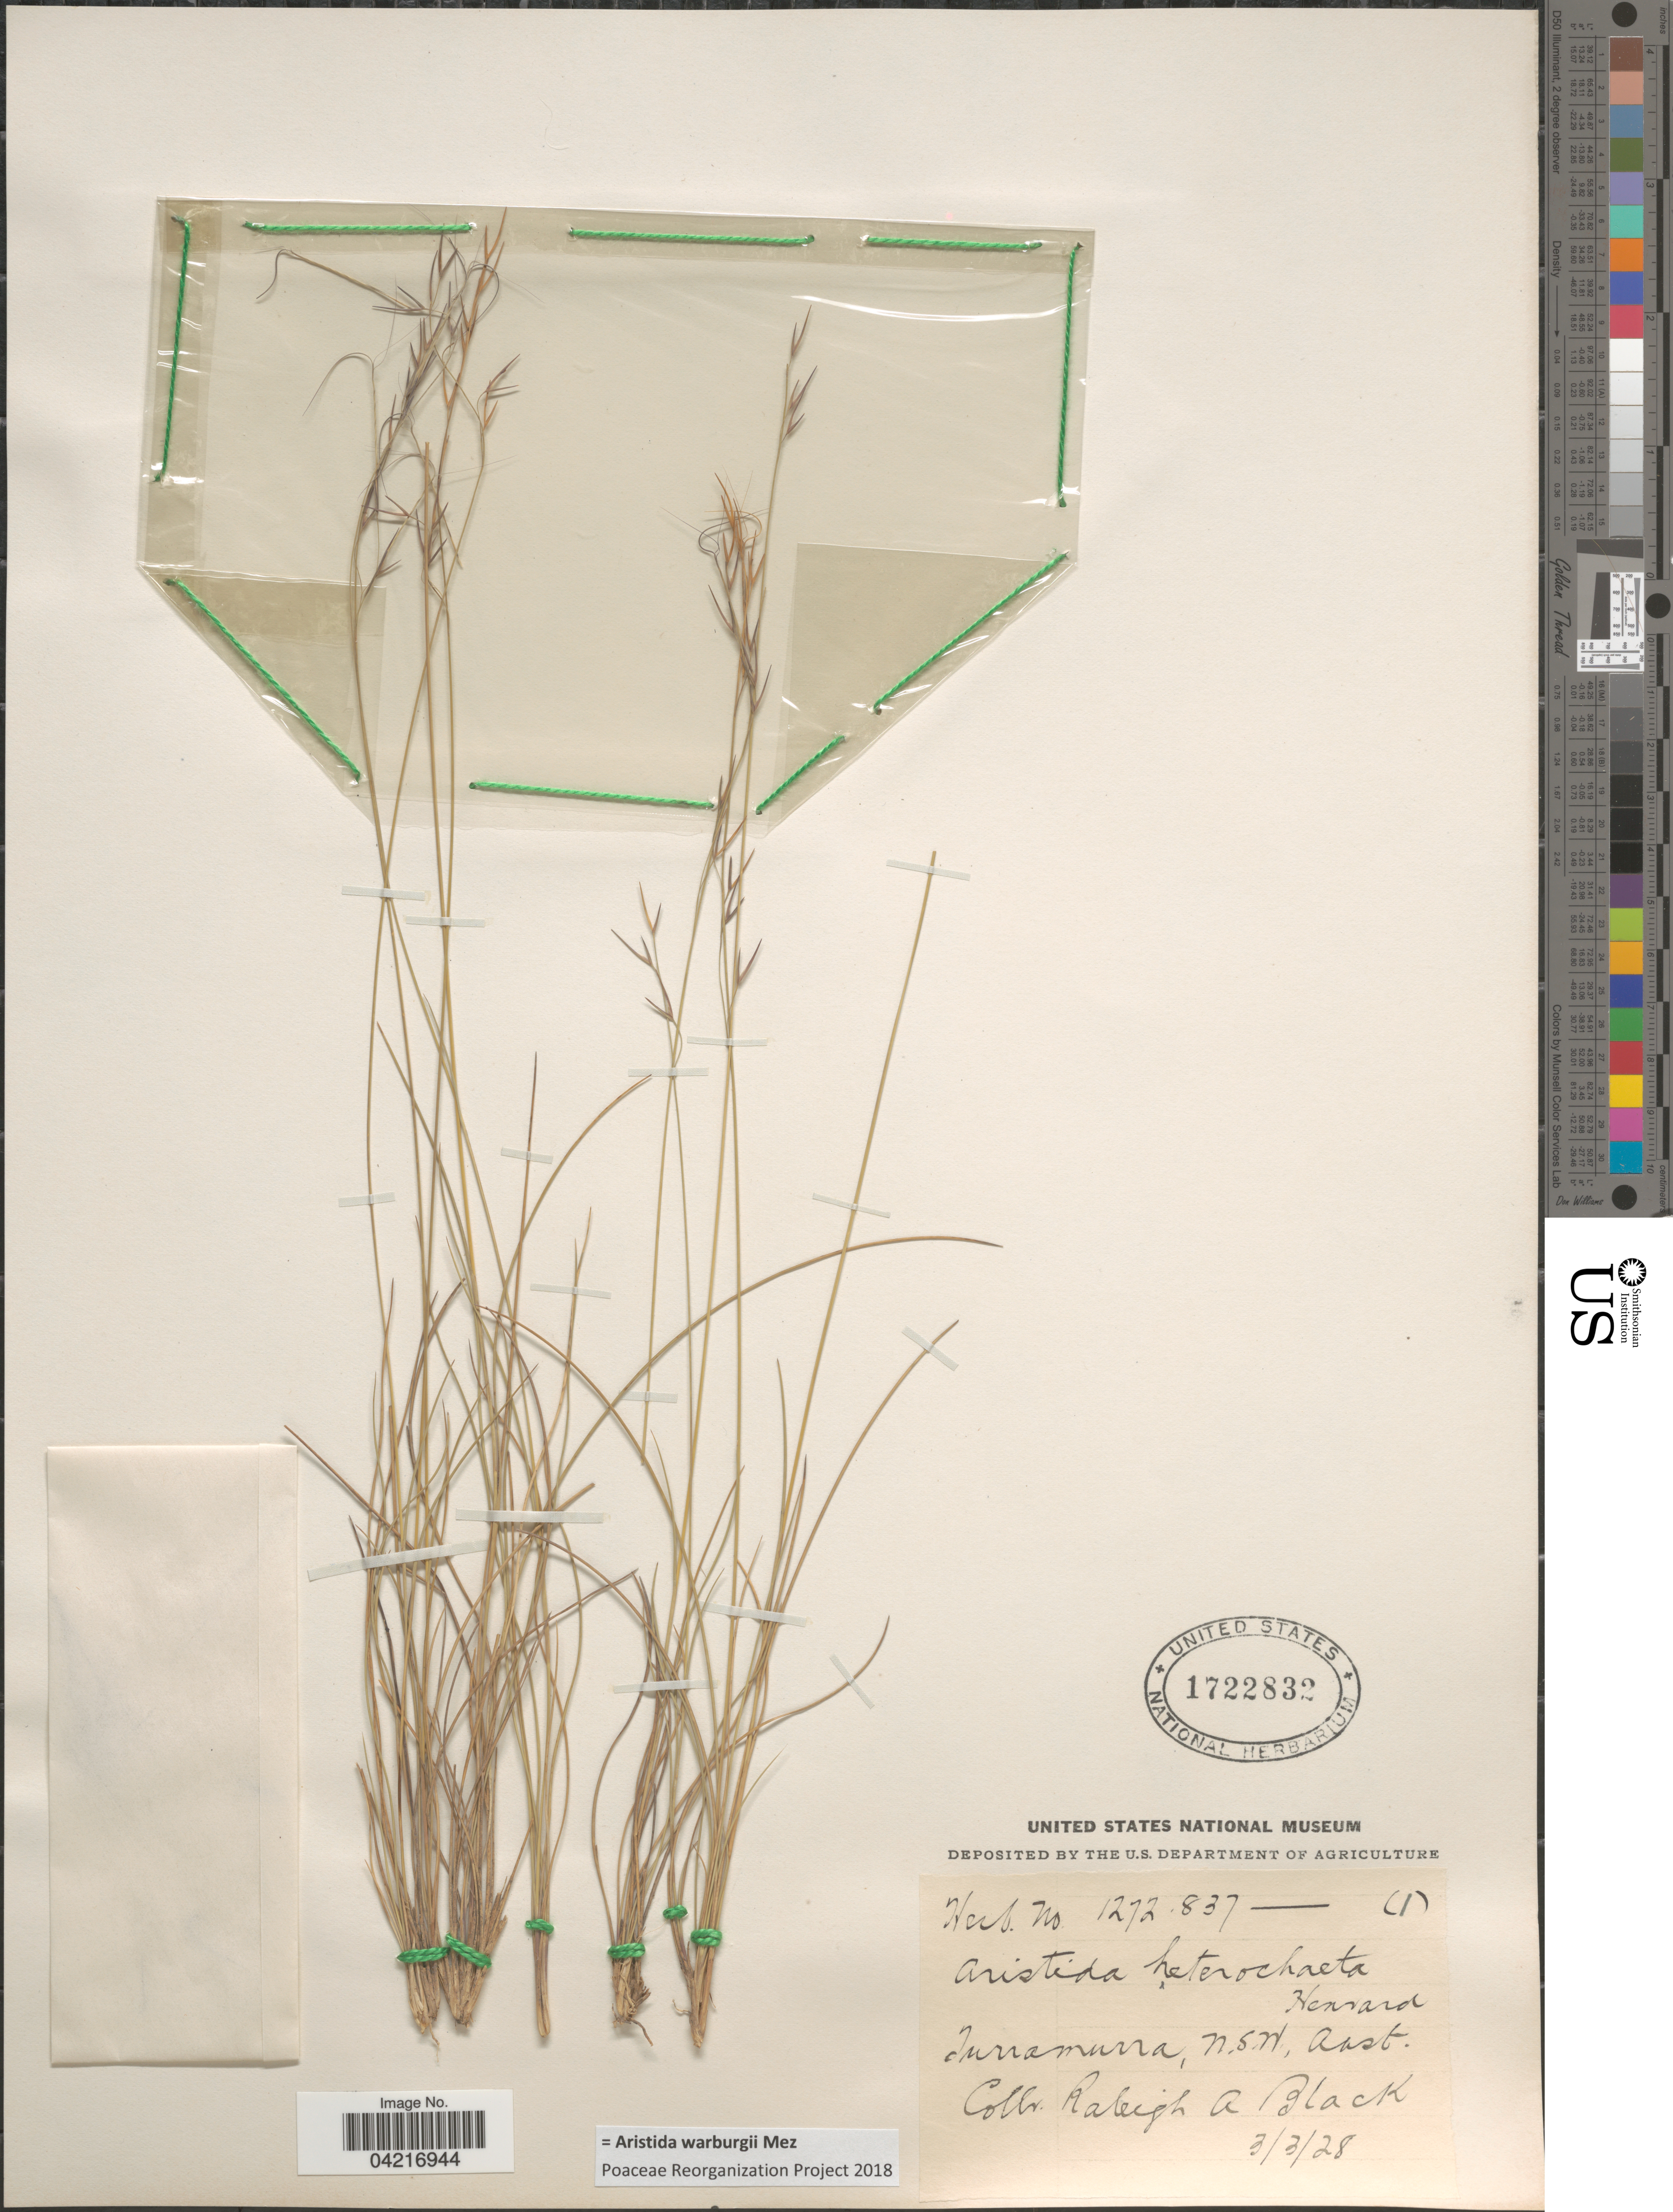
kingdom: Plantae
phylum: Tracheophyta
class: Liliopsida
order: Poales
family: Poaceae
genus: Aristida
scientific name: Aristida warburgii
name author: Mez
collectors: R. A. Black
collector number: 1272.837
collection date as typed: Transcribed d/m/y: 3/3/28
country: Australia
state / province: New South Wales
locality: Turramurra.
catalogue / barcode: US 1722832